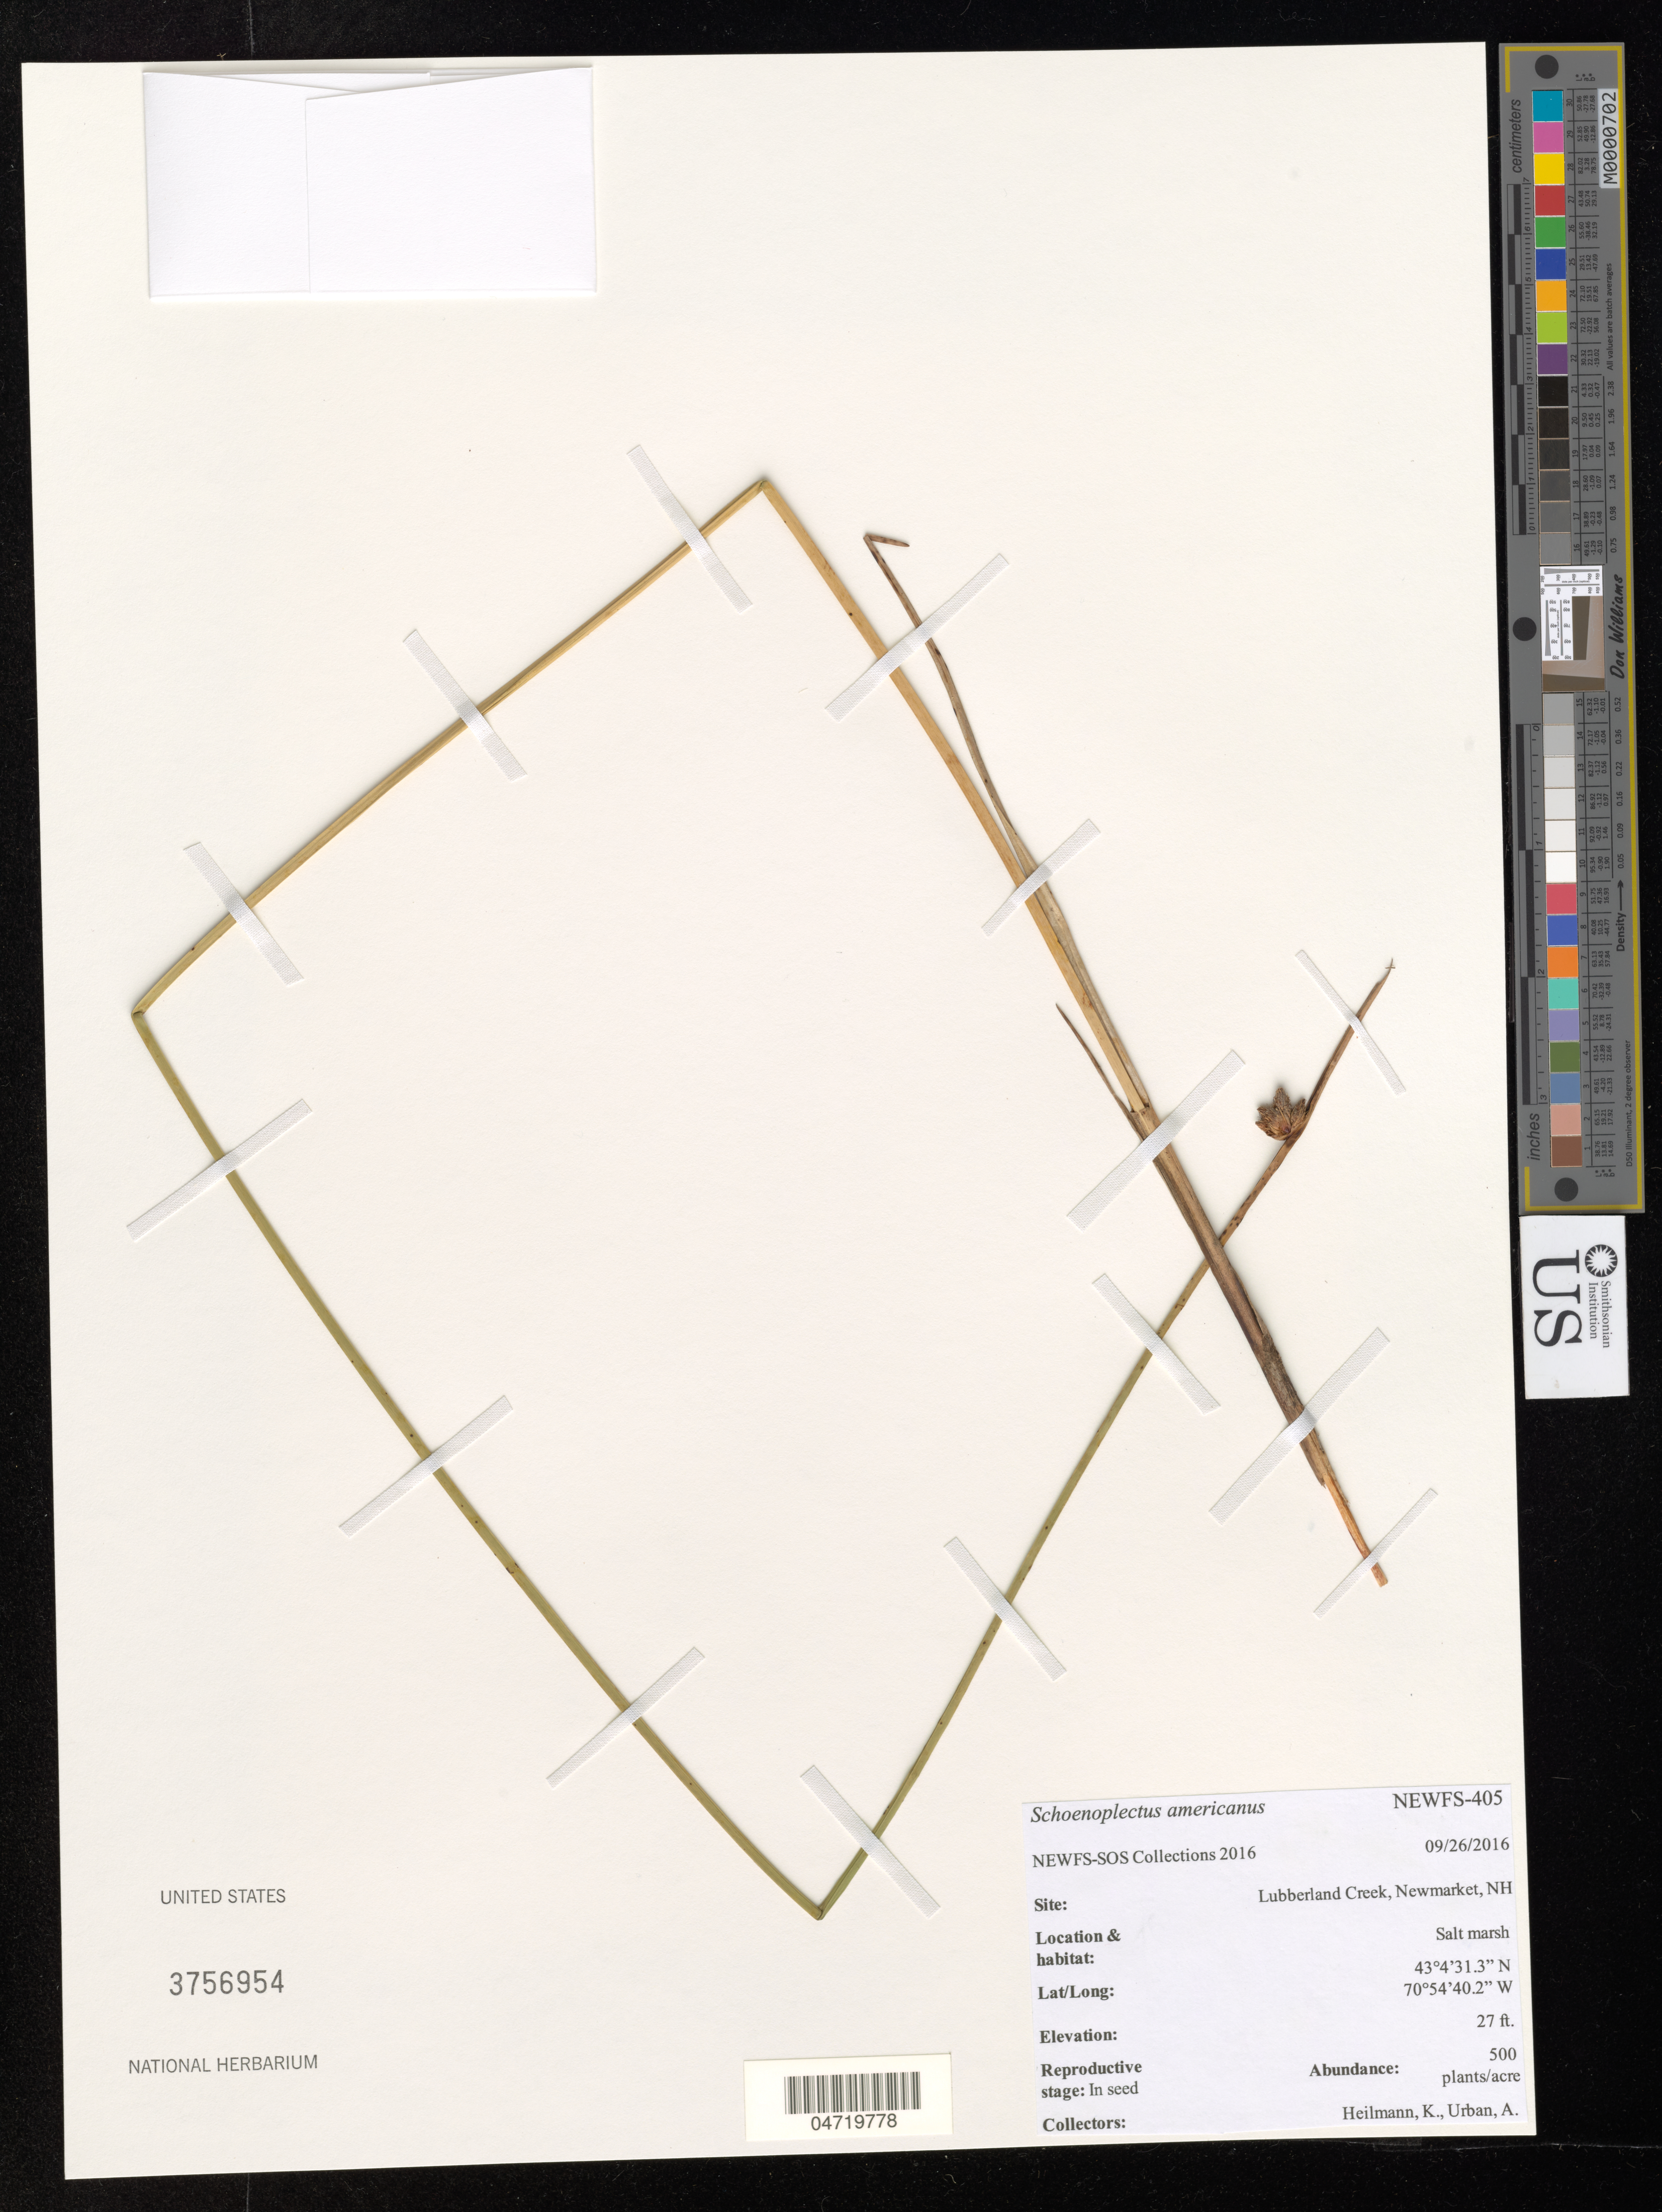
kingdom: Plantae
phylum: Tracheophyta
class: Liliopsida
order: Poales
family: Cyperaceae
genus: Schoenoplectus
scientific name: Schoenoplectus americanus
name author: (Pers.) Volkart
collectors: K. Heilmann & A. Urban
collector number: NEWFS-405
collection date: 2016-09-26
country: United States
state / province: New Hampshire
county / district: Strafford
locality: Lubberland Creek, Newmarket, NH, Salt marsh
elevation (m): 8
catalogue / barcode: US 3756954